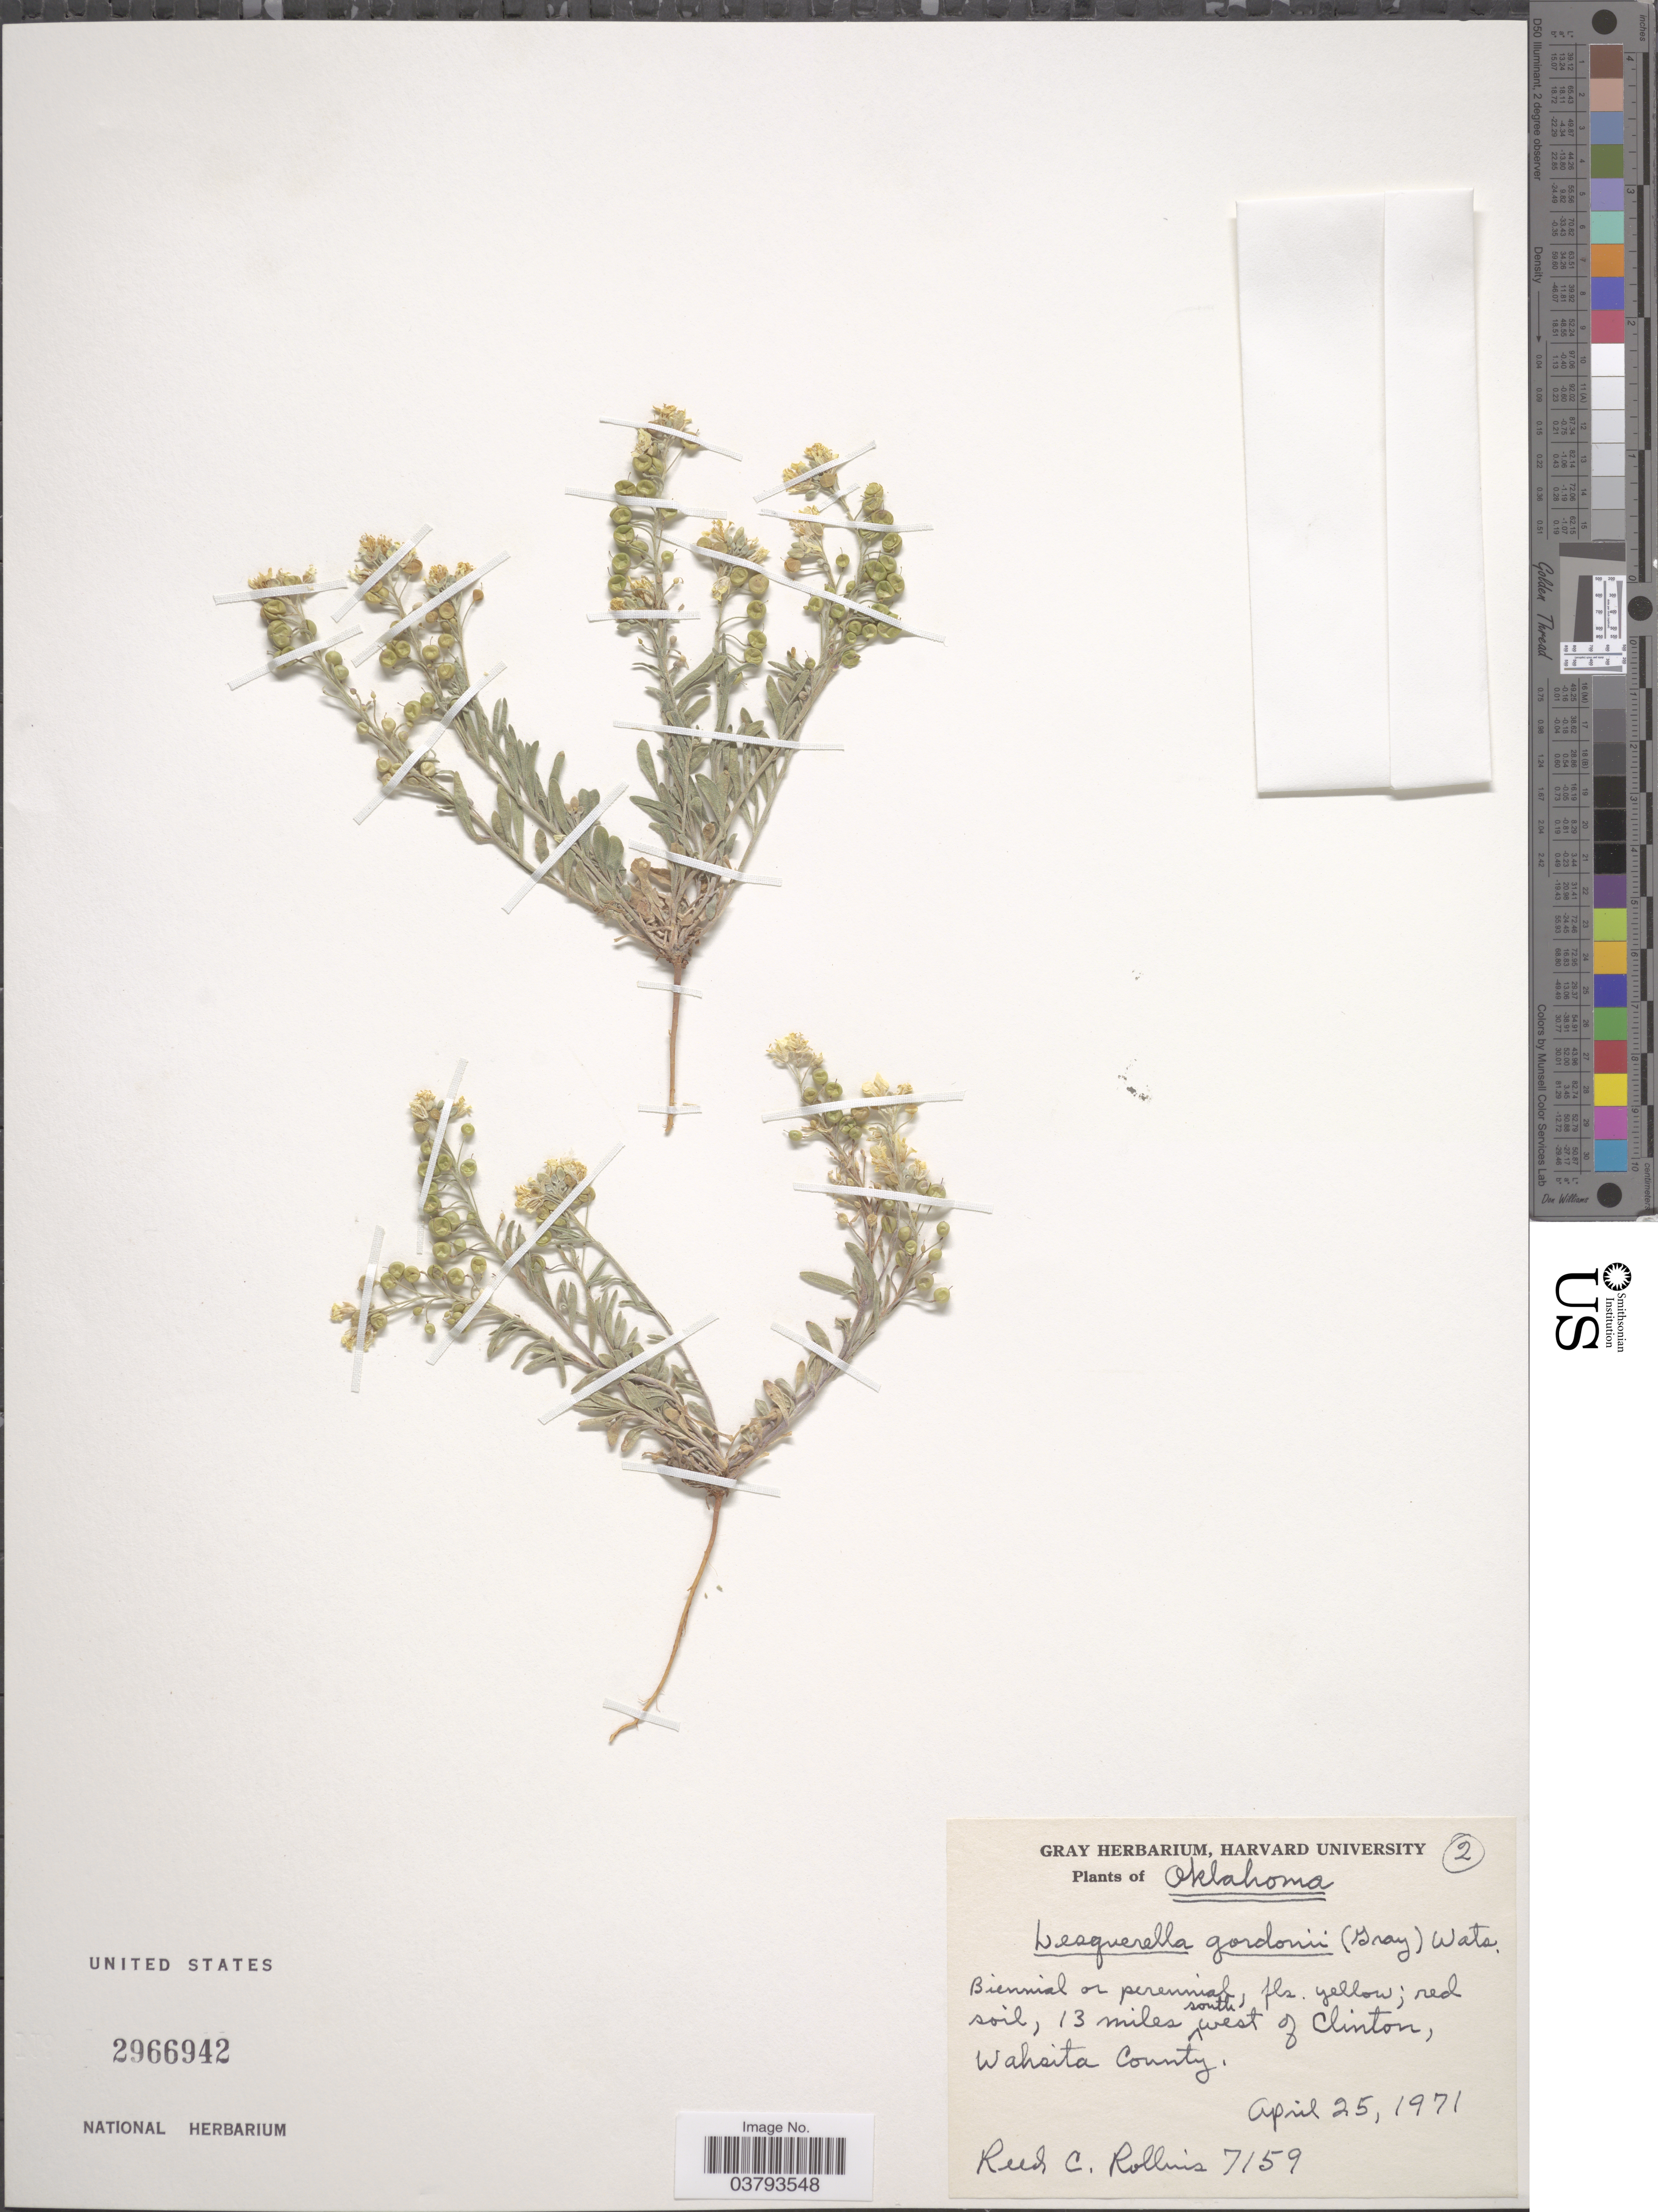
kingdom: Plantae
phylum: Tracheophyta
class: Magnoliopsida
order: Brassicales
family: Brassicaceae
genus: Lesquerella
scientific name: Lesquerella gordonii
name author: (A. Gray) S. Watson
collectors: R. C. Rollins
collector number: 7159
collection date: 1971-04-25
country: United States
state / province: Oklahoma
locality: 13 miles south west of Clinton, Wahsita County.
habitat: red soil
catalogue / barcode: US 2966942